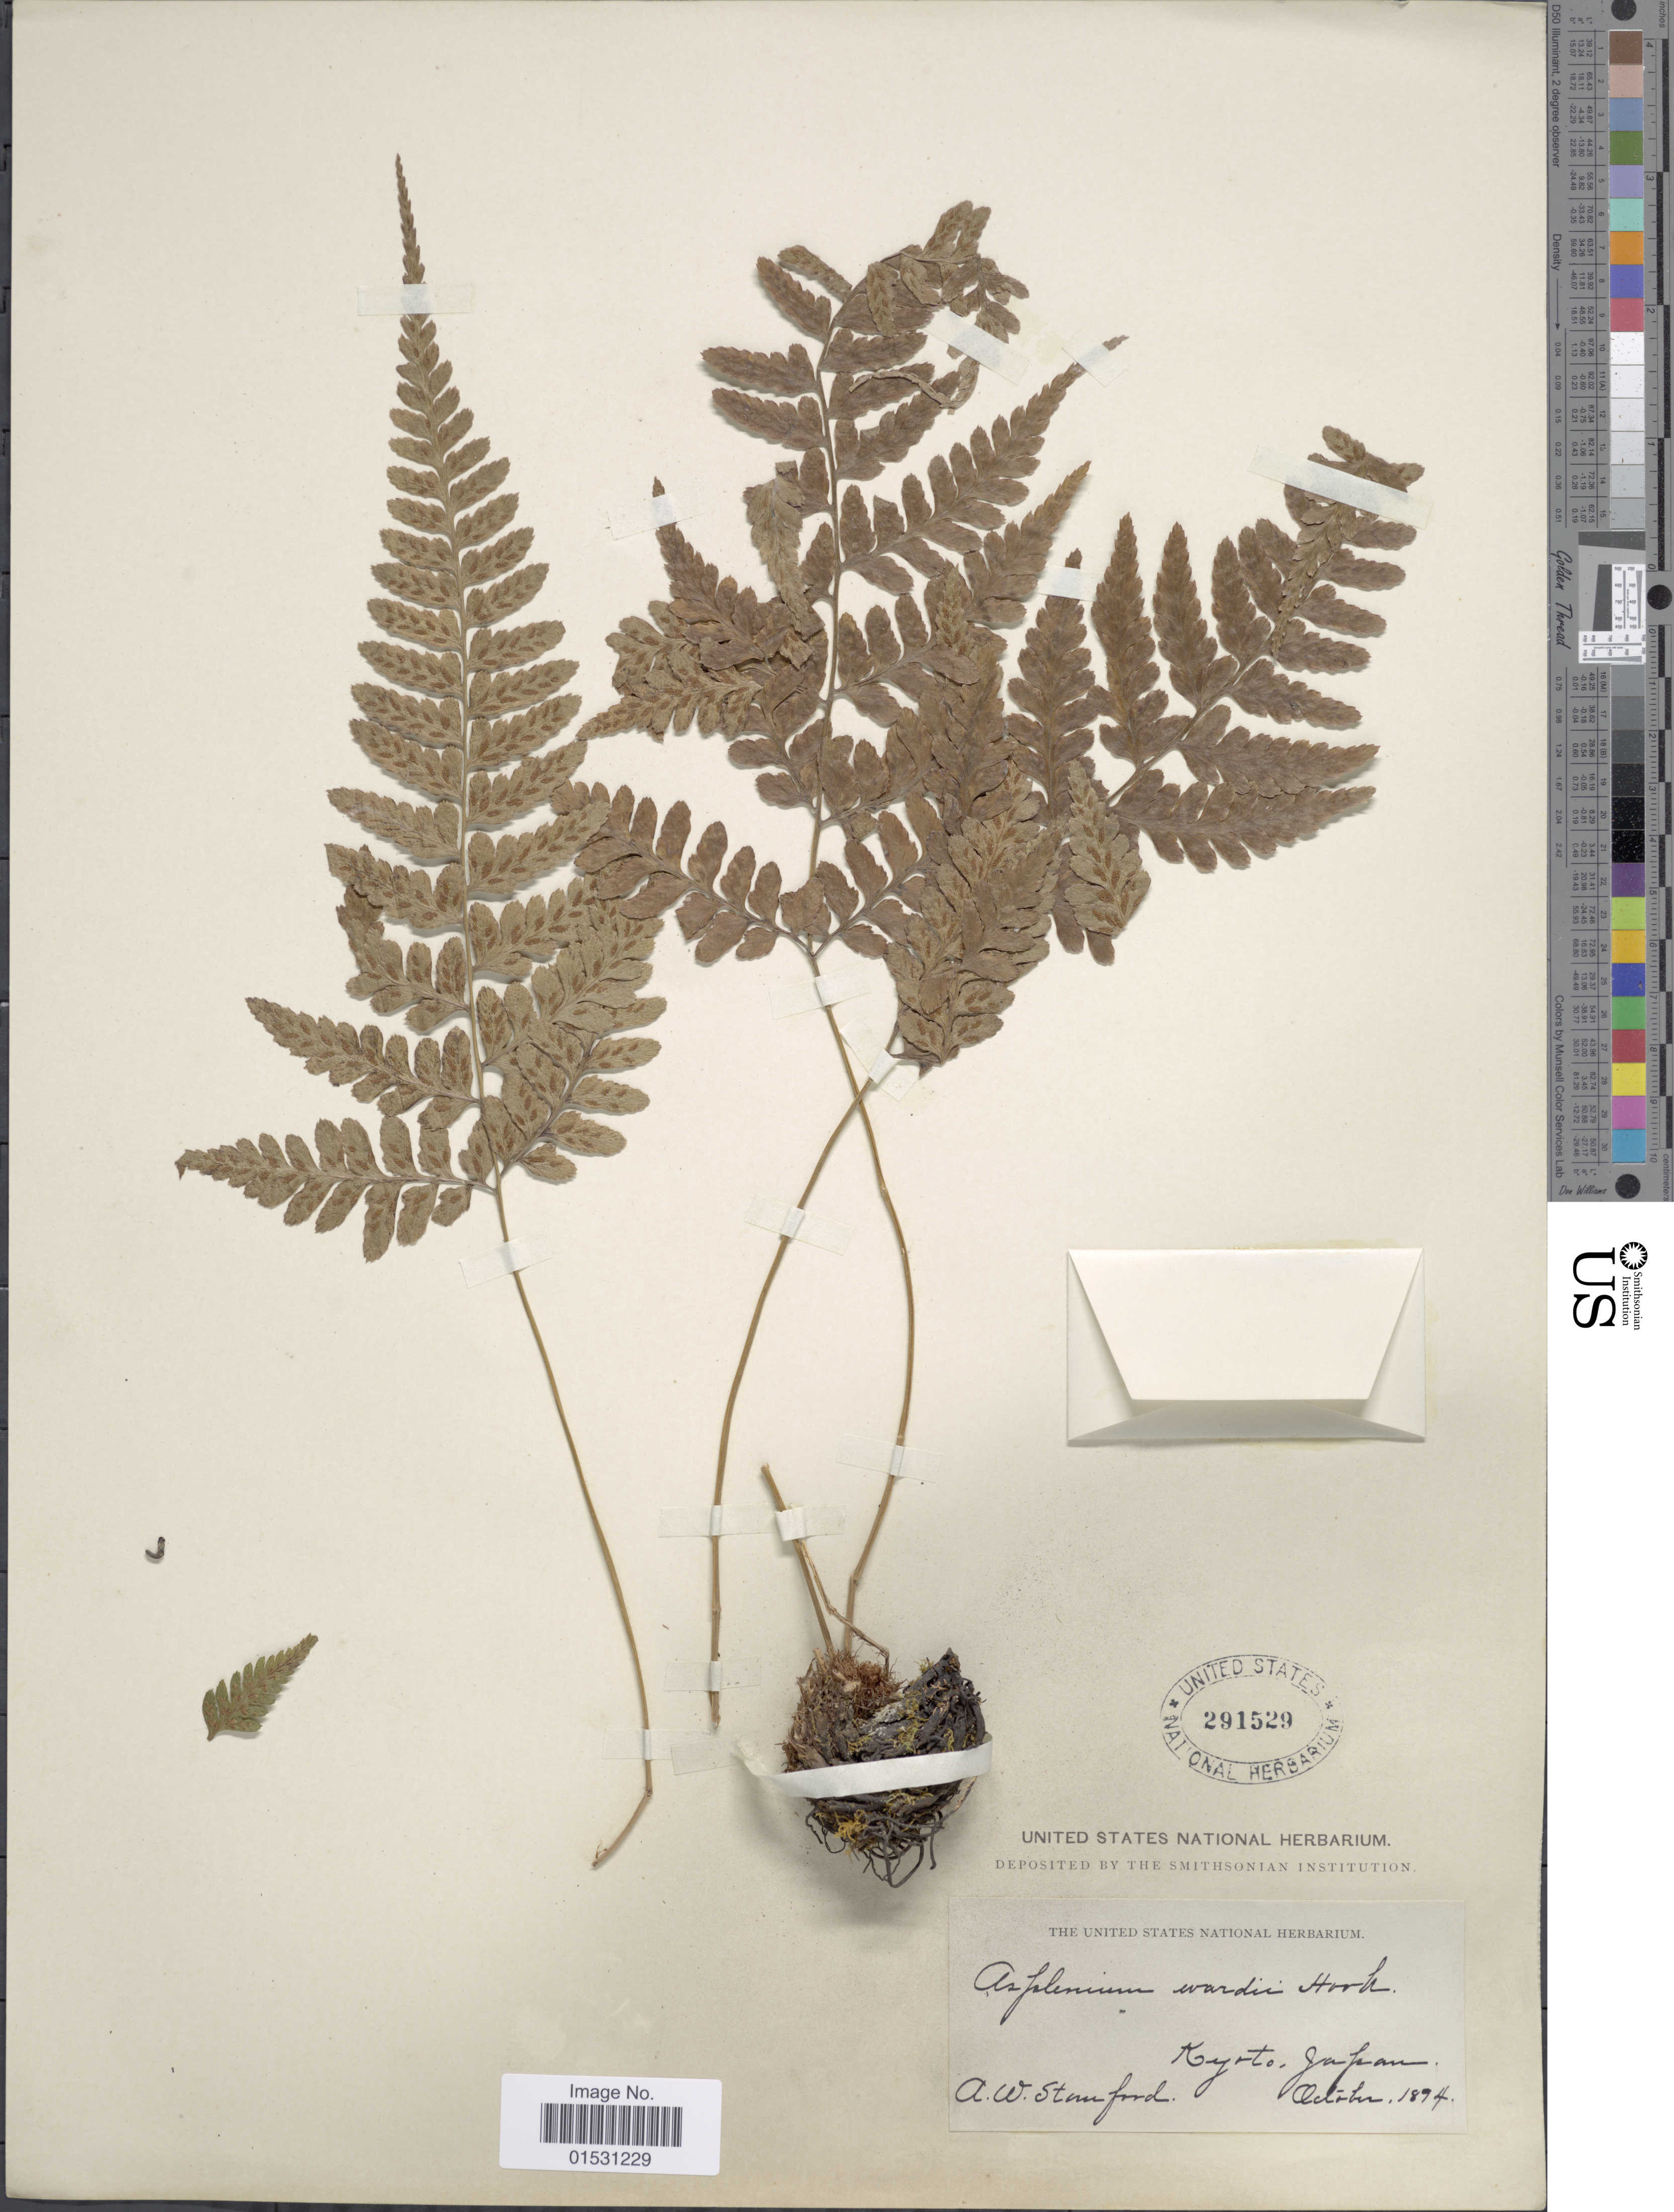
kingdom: Plantae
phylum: Tracheophyta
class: Polypodiopsida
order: Polypodiales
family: Athyriaceae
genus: Athyrium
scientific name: Athyrium wardii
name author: (Hook.) Makino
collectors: A. Stanford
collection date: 1894-10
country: Japan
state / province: Kyoto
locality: Kyoto.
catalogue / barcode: US 291529